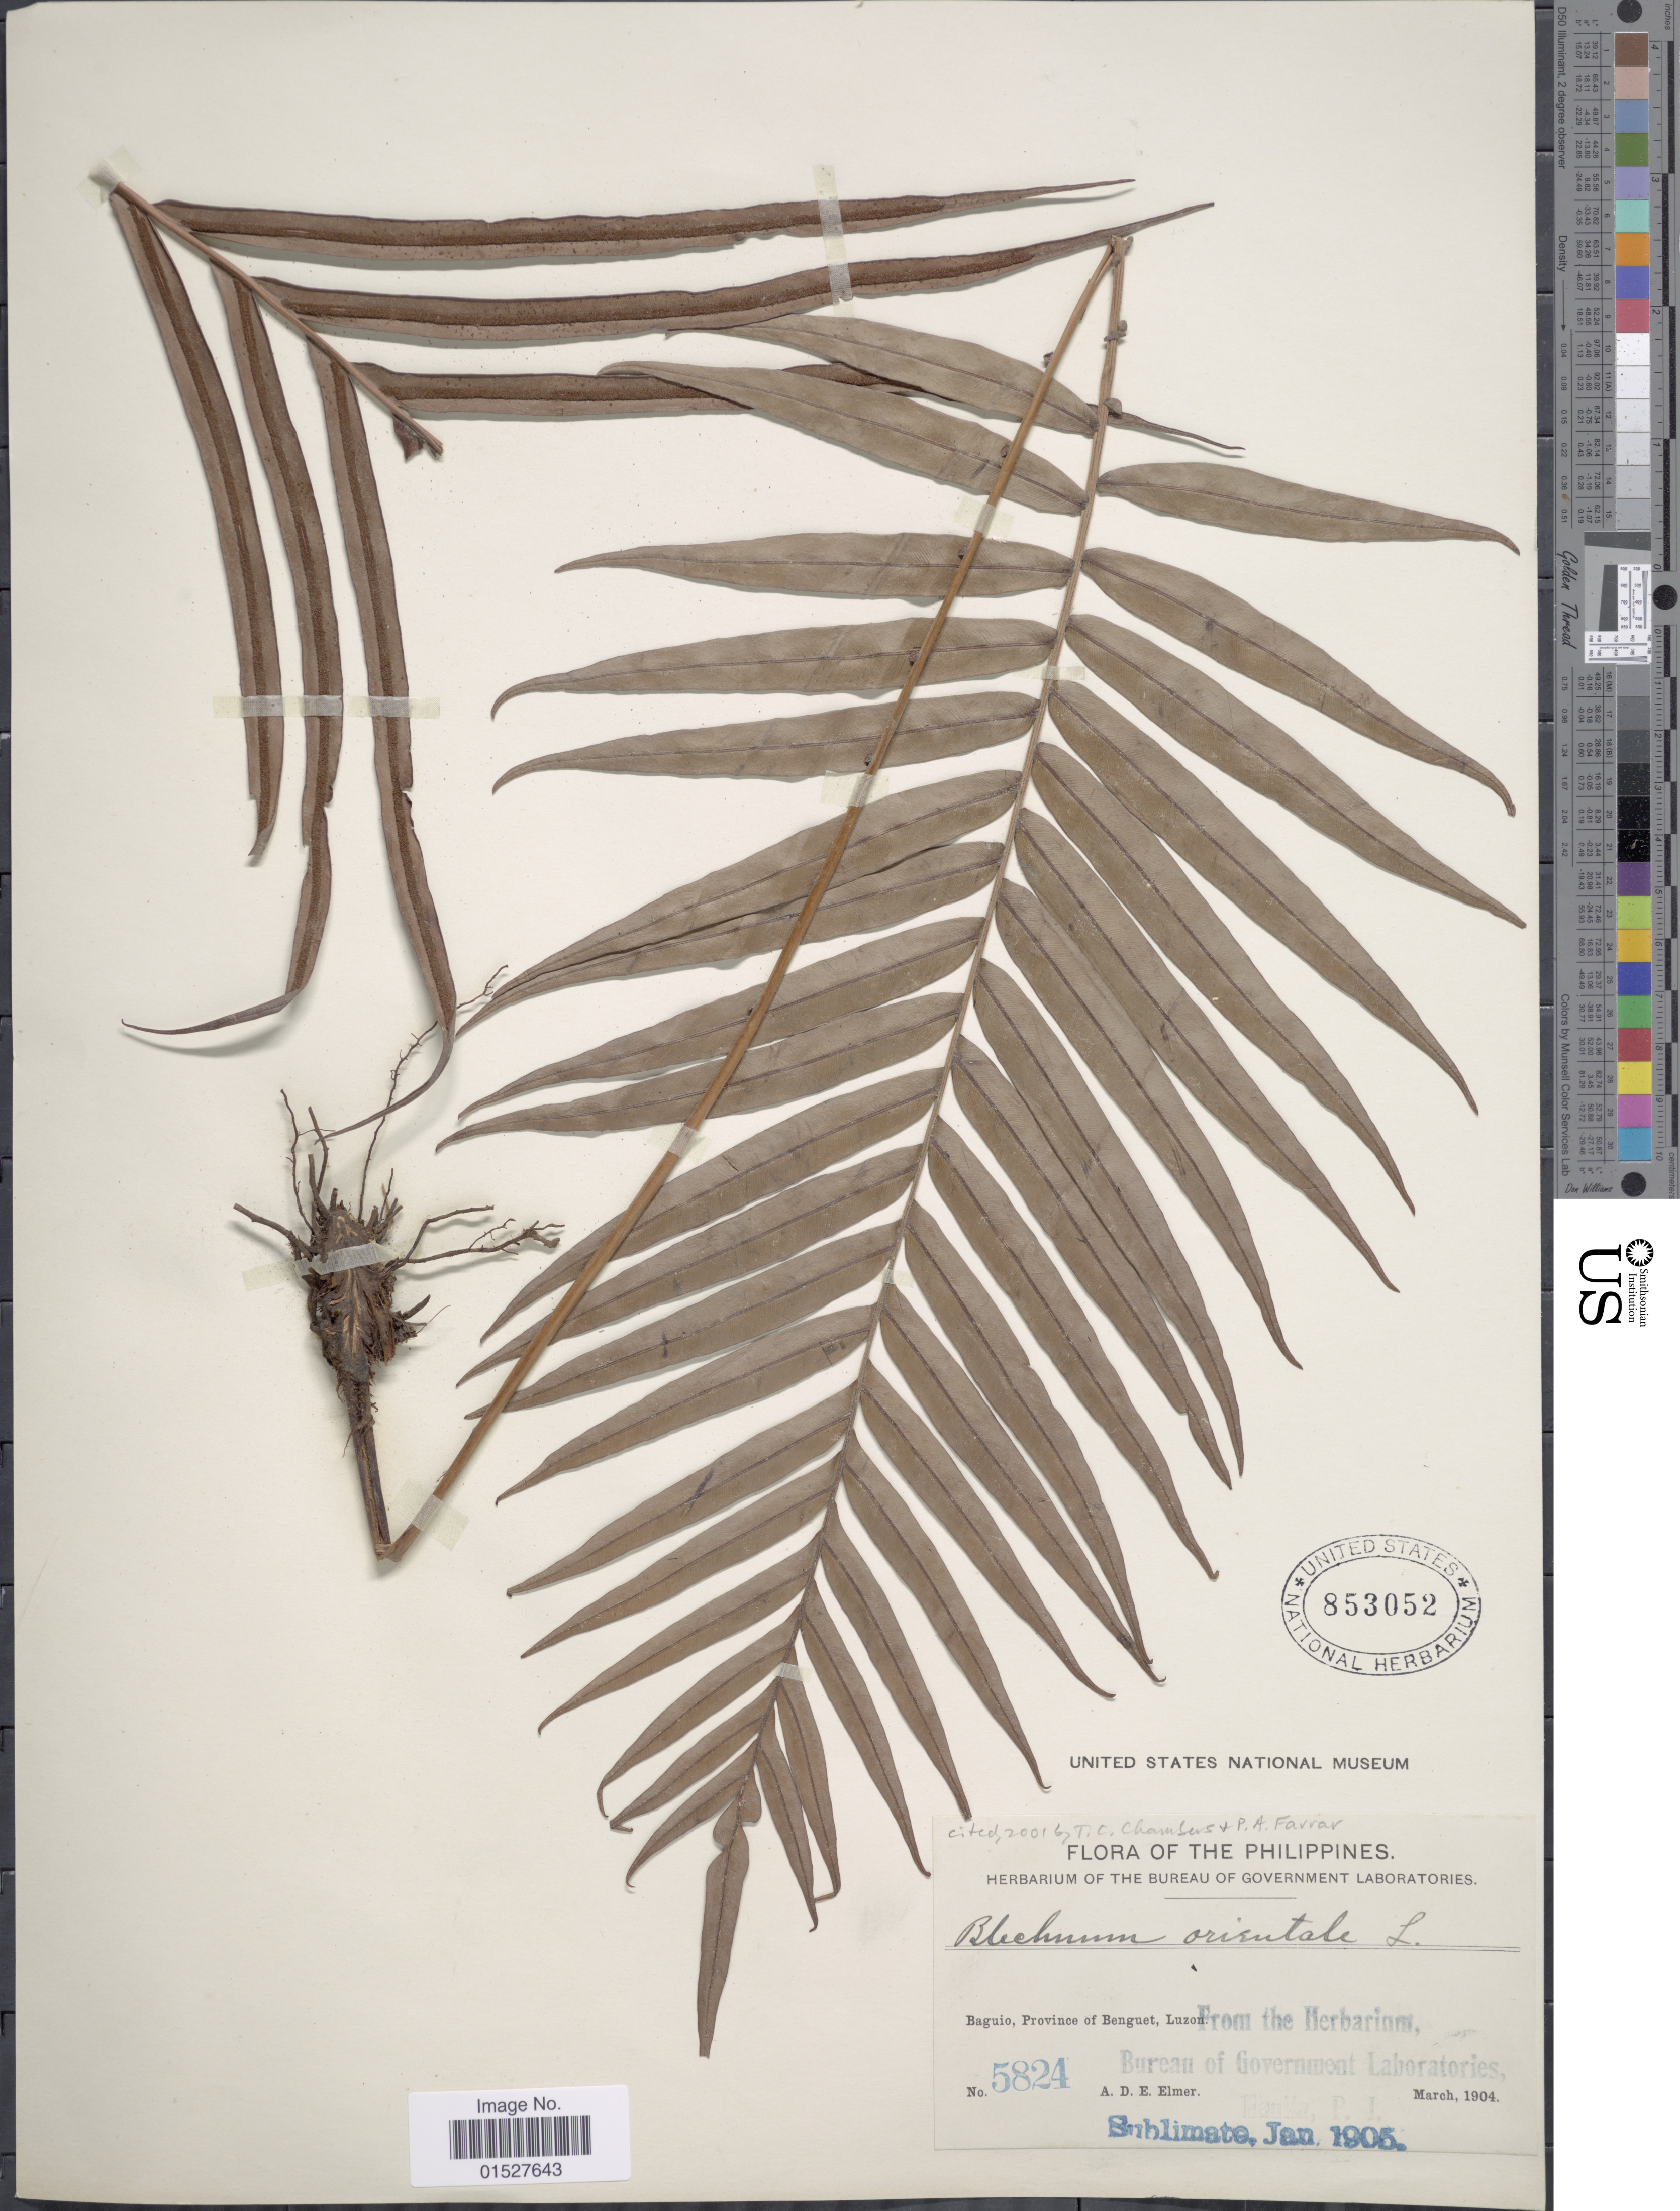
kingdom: Plantae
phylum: Tracheophyta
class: Polypodiopsida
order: Polypodiales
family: Blechnaceae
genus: Blechnum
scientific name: Blechnum orientale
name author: L.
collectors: A. D. E. Elmer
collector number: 5842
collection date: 1904-03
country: Philippines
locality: Baguio, Province of Benguet, Luzon.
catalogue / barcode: US 853052